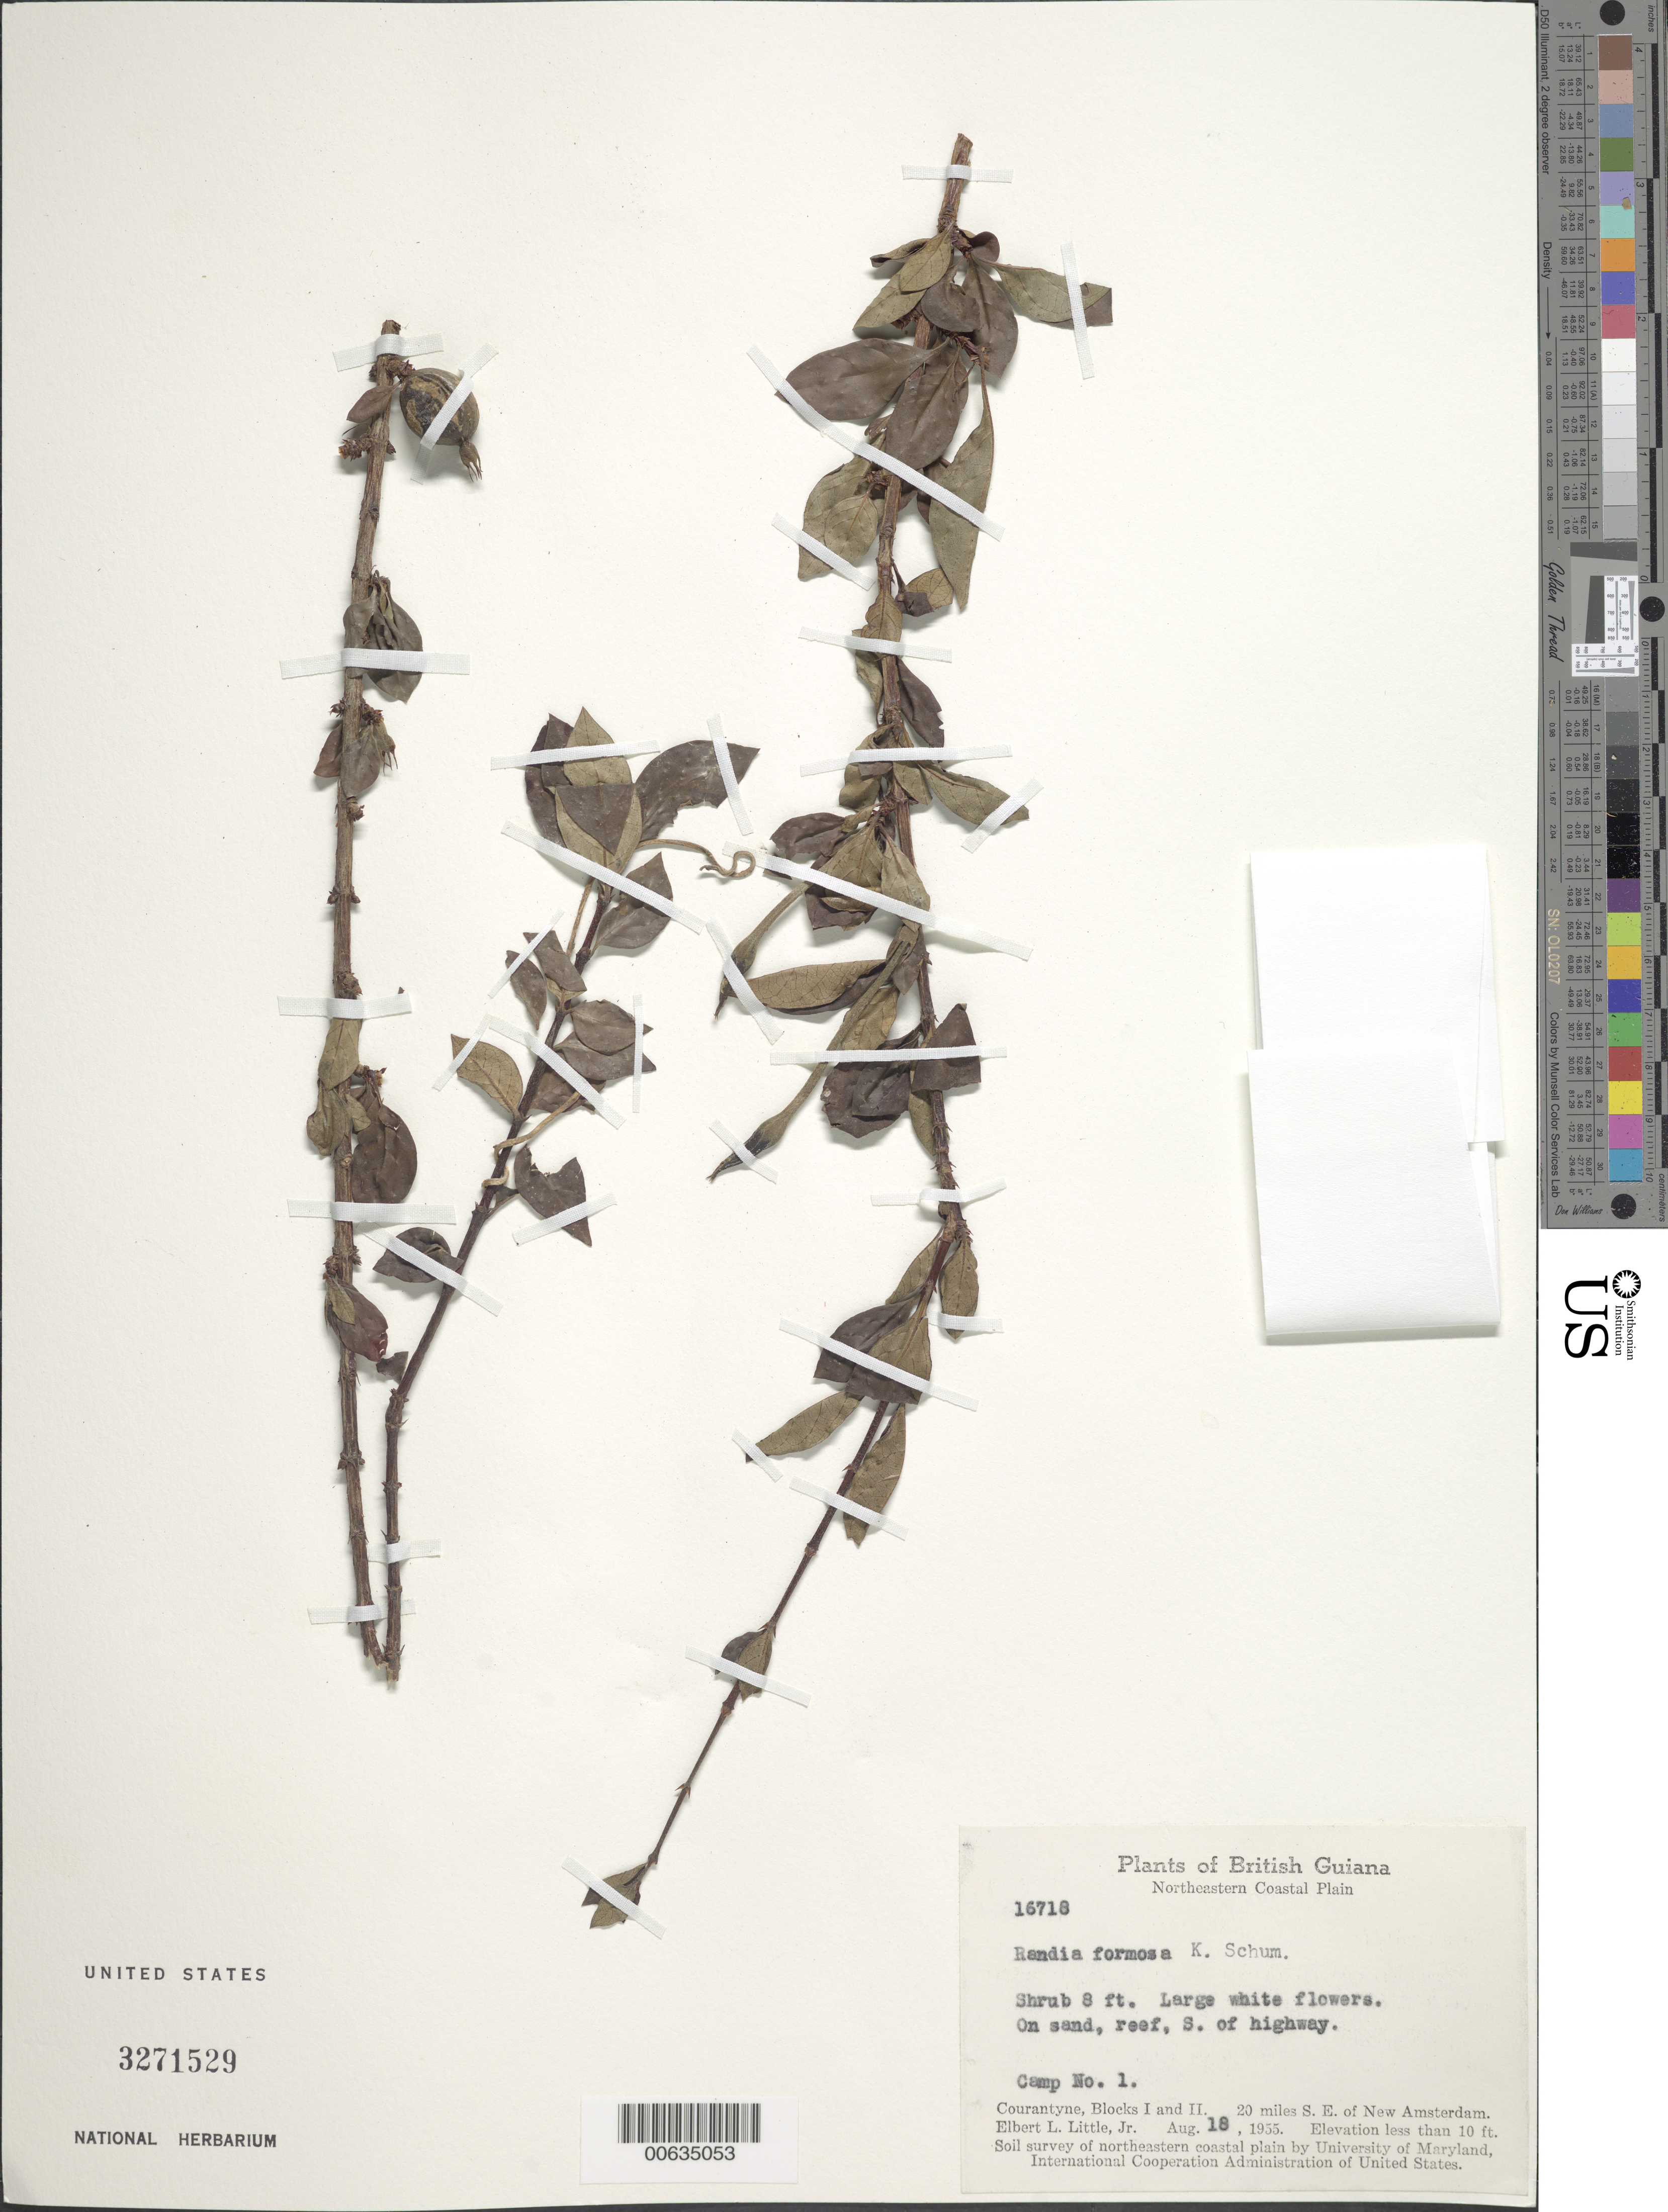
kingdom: Plantae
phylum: Tracheophyta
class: Magnoliopsida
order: Gentianales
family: Rubiaceae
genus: Rosenbergiodendron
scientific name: Rosenbergiodendron formosum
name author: (Jacq.) Fagerl.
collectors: E. L. Little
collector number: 16718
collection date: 1955-08-18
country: Guyana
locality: British Guiana, Northeastern Coastal Plain, On sand, reef, S of Highway, Camp No 1, Courantyne, 20 miles S.E. of New Amsterdam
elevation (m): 3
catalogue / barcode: US 3271529